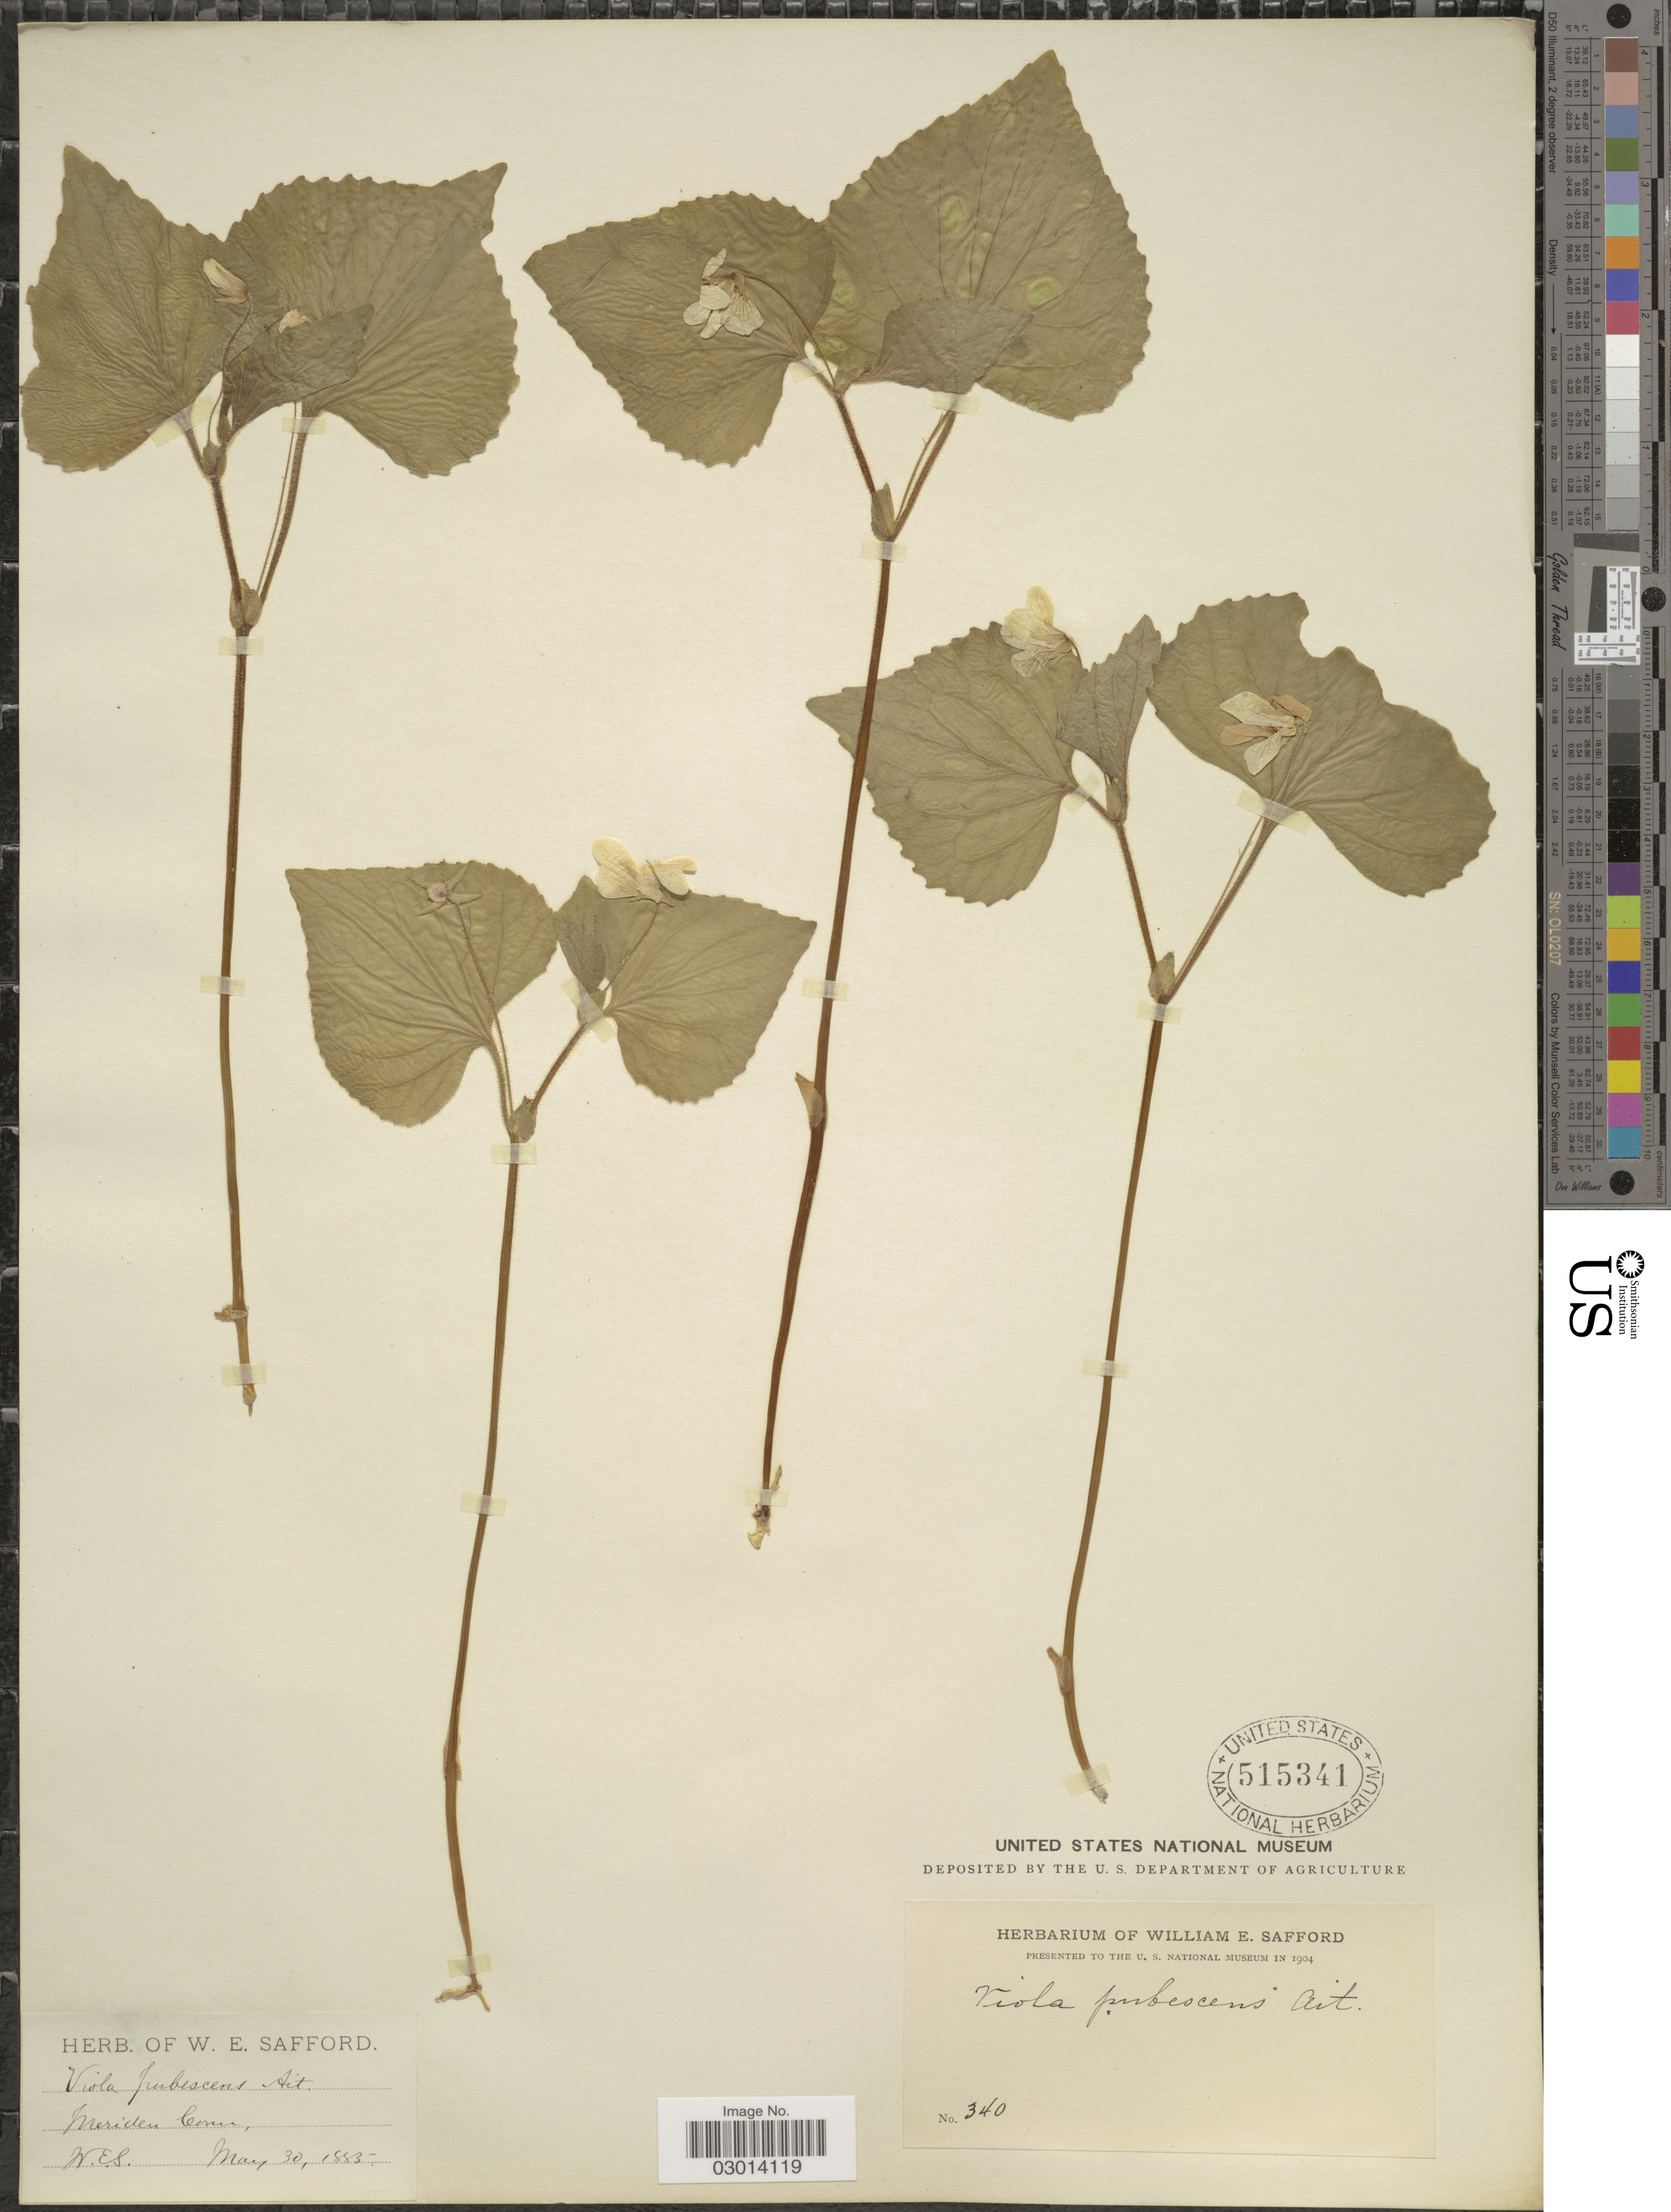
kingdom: Plantae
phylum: Tracheophyta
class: Magnoliopsida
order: Malpighiales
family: Violaceae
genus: Viola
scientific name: Viola pubescens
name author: Aiton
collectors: W. E. Safford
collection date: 1885-05-30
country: United States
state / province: Connecticut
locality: Meriden Conn.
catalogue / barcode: US 515341